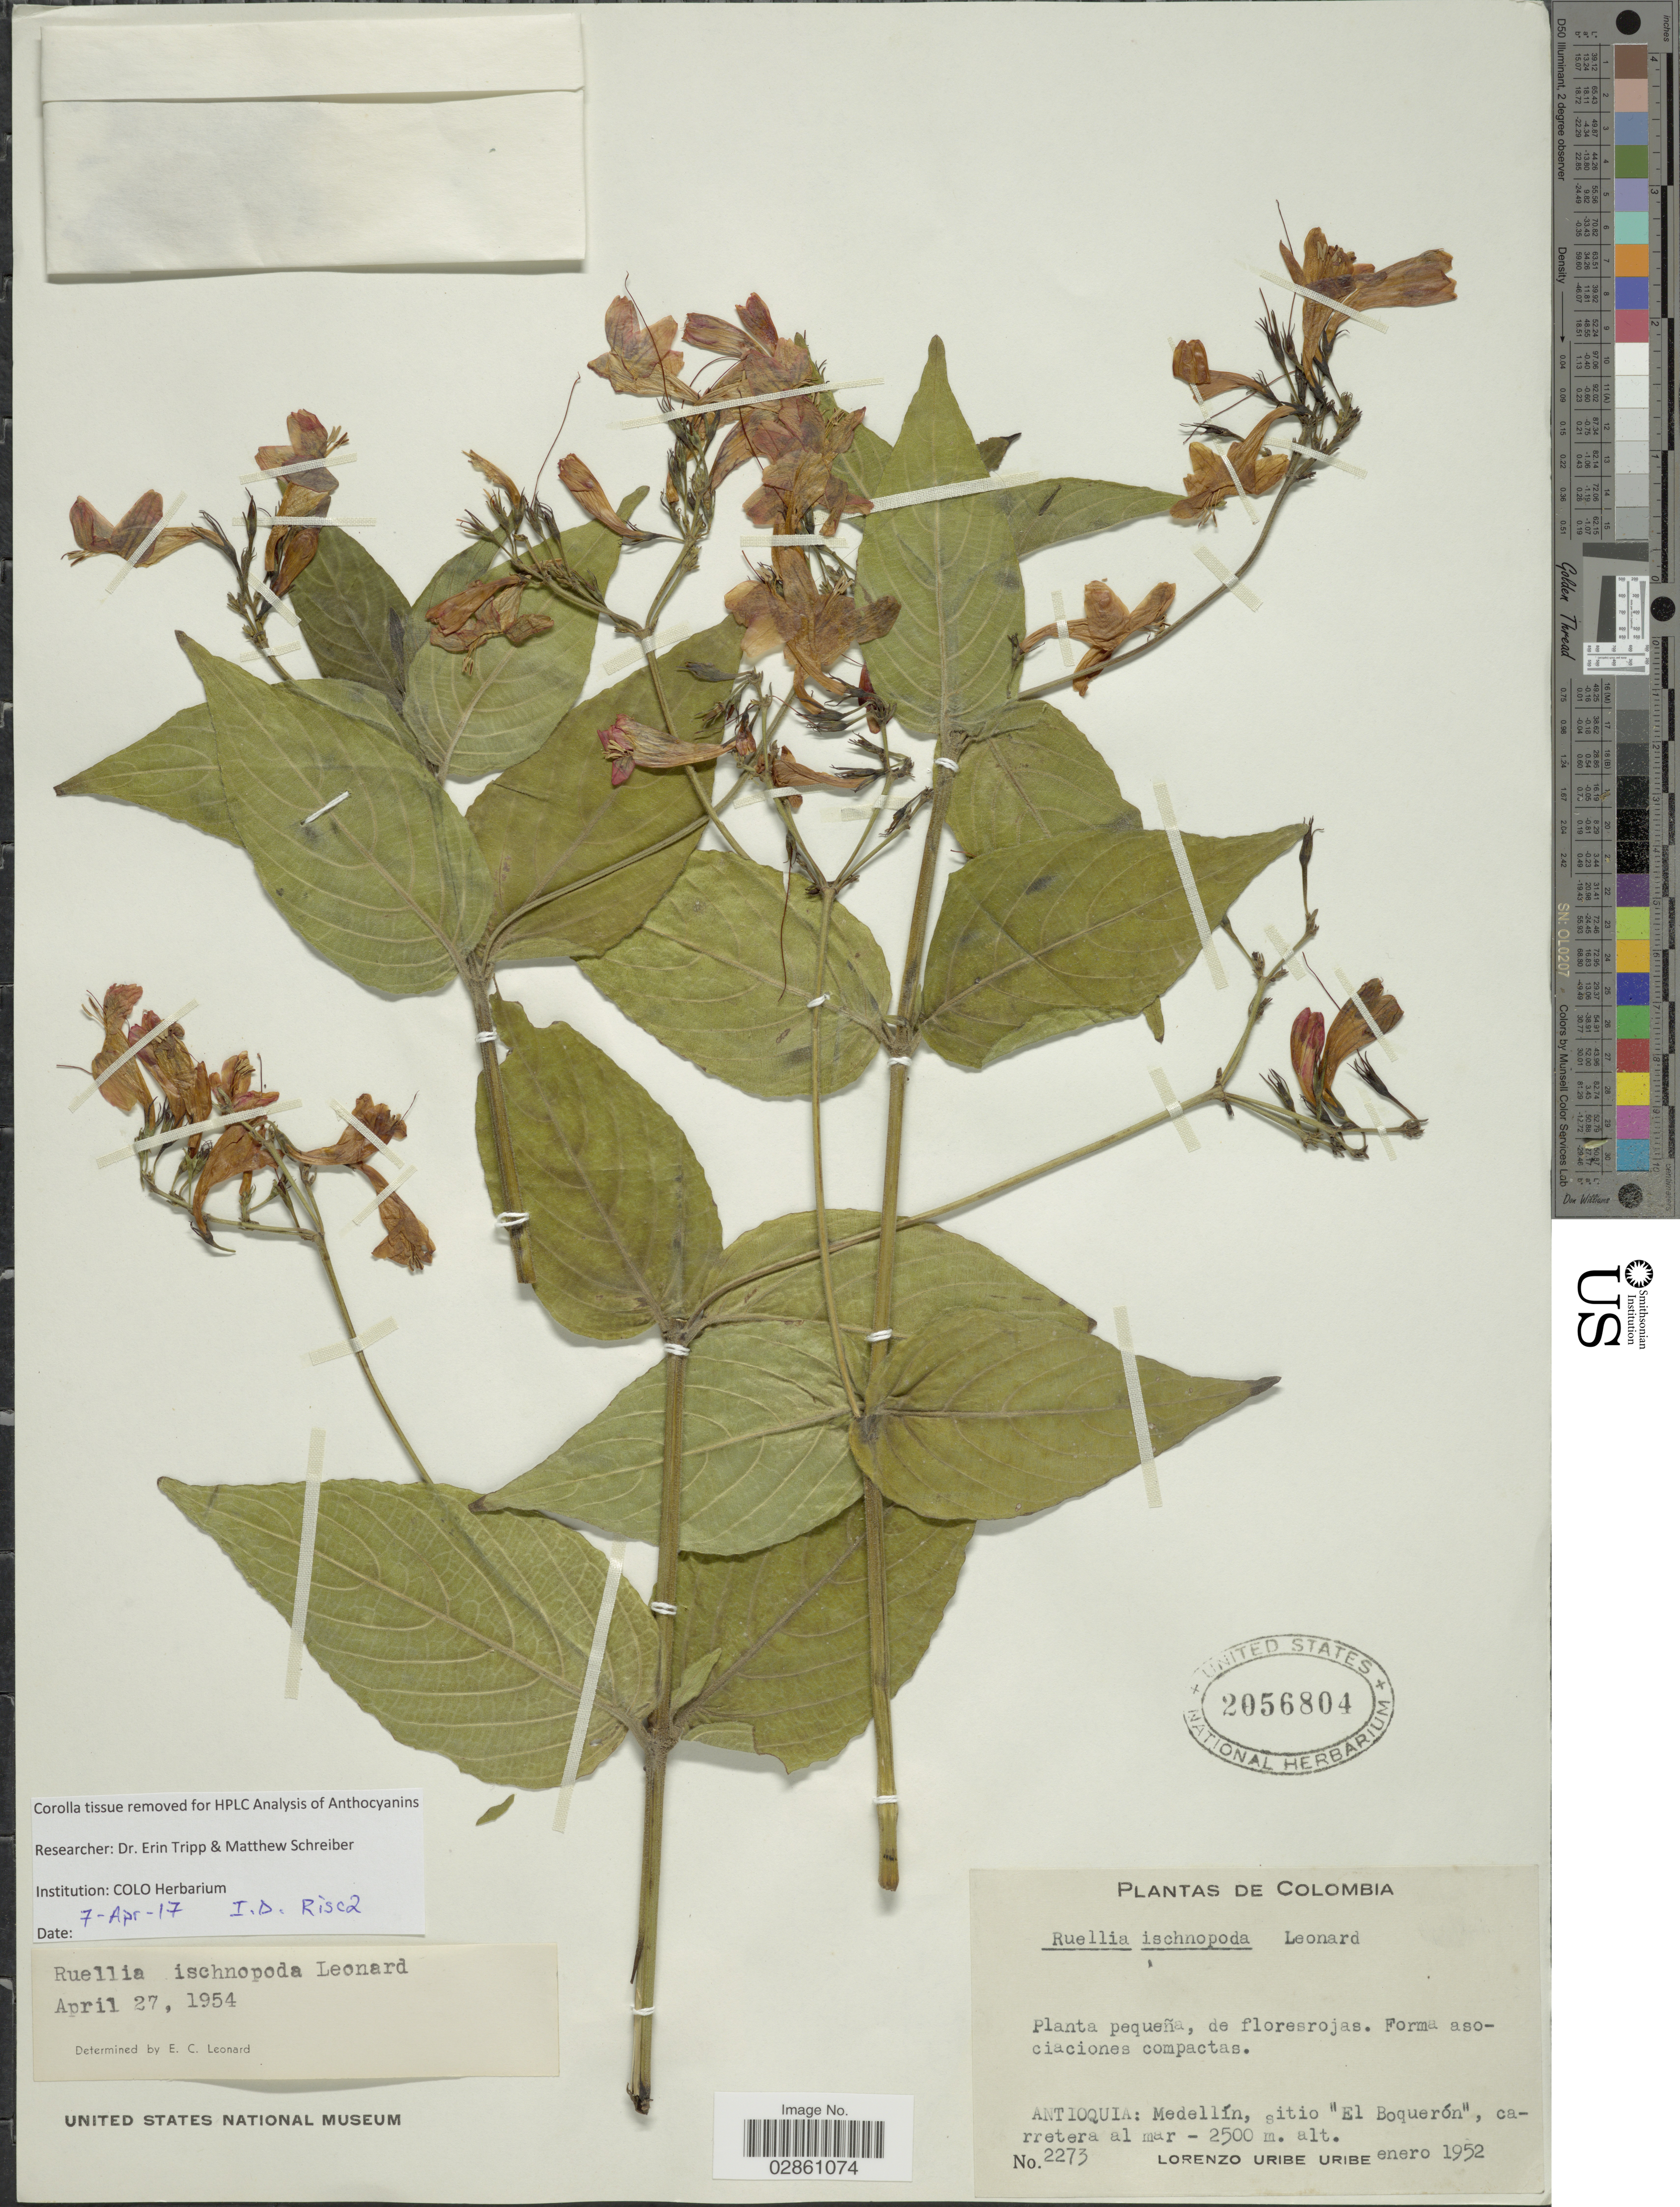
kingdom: Plantae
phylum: Tracheophyta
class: Magnoliopsida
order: Lamiales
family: Acanthaceae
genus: Ruellia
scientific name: Ruellia ischnopoda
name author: Leonard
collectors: L. Uribe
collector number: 2273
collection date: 1952-01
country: Colombia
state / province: Antioquia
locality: Medellín, sitio "El Boquerón".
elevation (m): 2500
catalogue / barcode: US 2056804